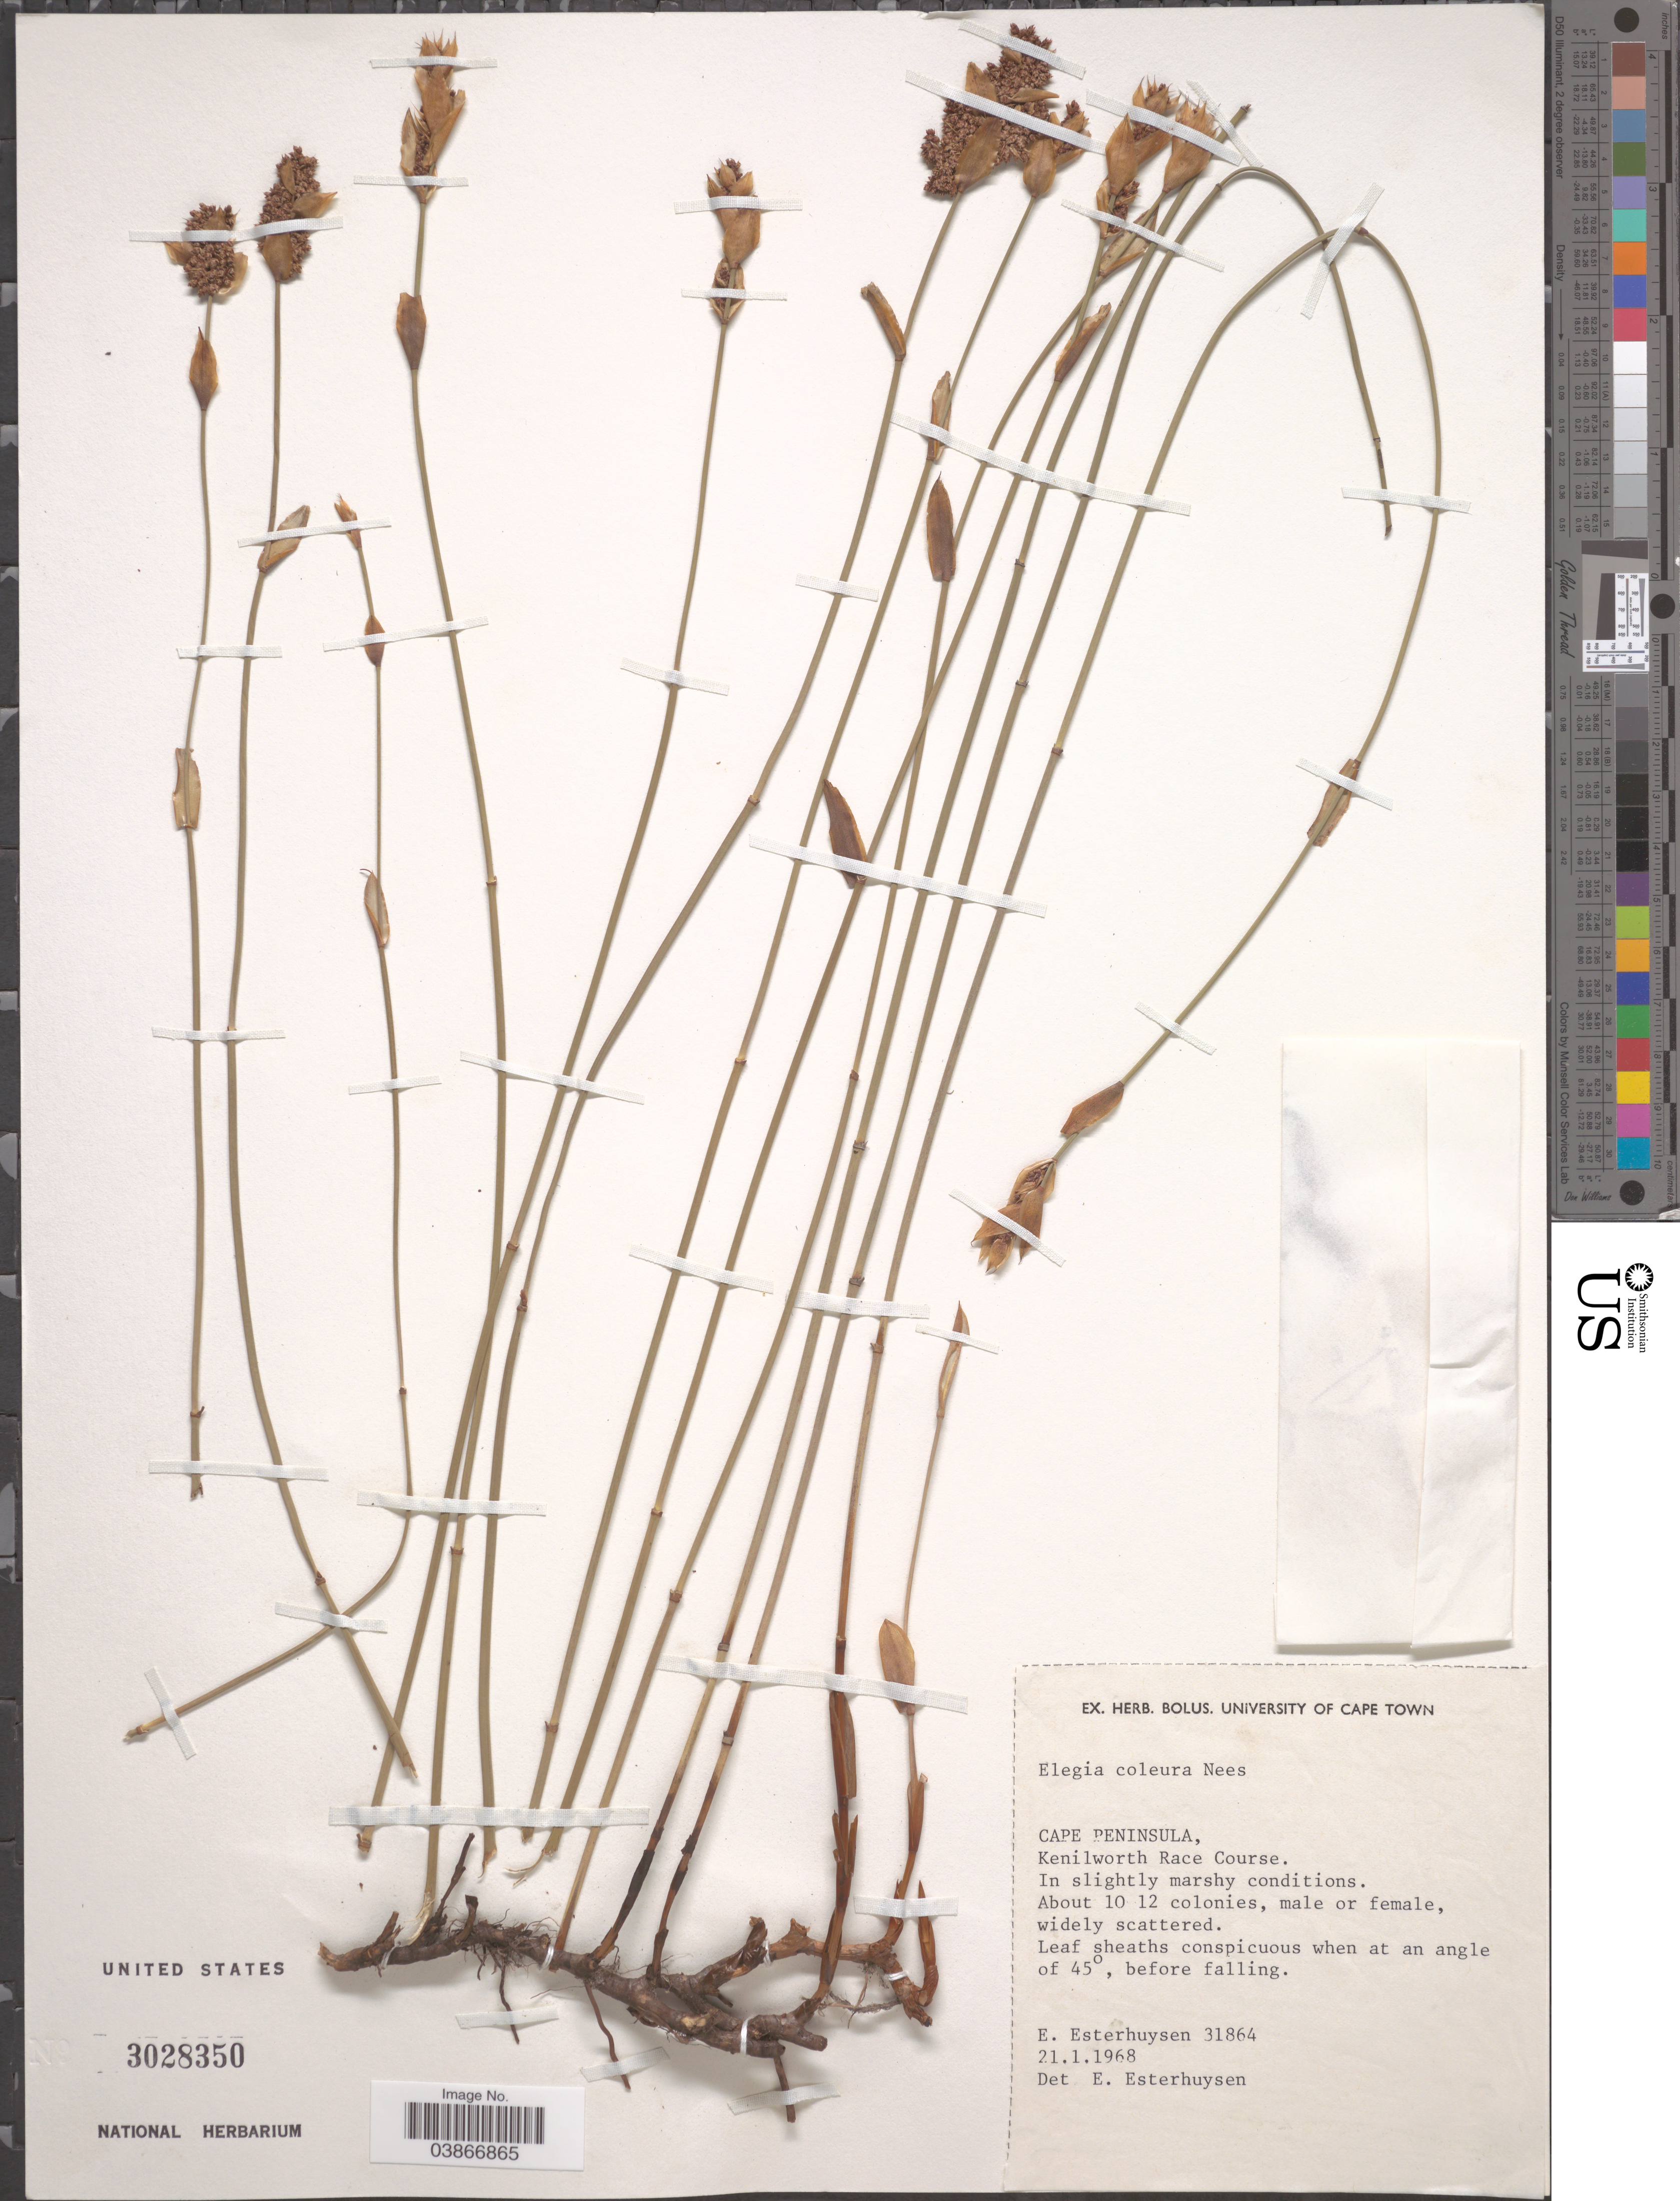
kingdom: Plantae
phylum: Tracheophyta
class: Liliopsida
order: Poales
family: Restionaceae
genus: Elegia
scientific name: Elegia coleura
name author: Nees ex Mast.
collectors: E. E. Esterhuysen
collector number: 31864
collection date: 1968-01-21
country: South Africa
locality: Cape Peninsula. Kenilworth Race Course.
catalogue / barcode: US 3028350